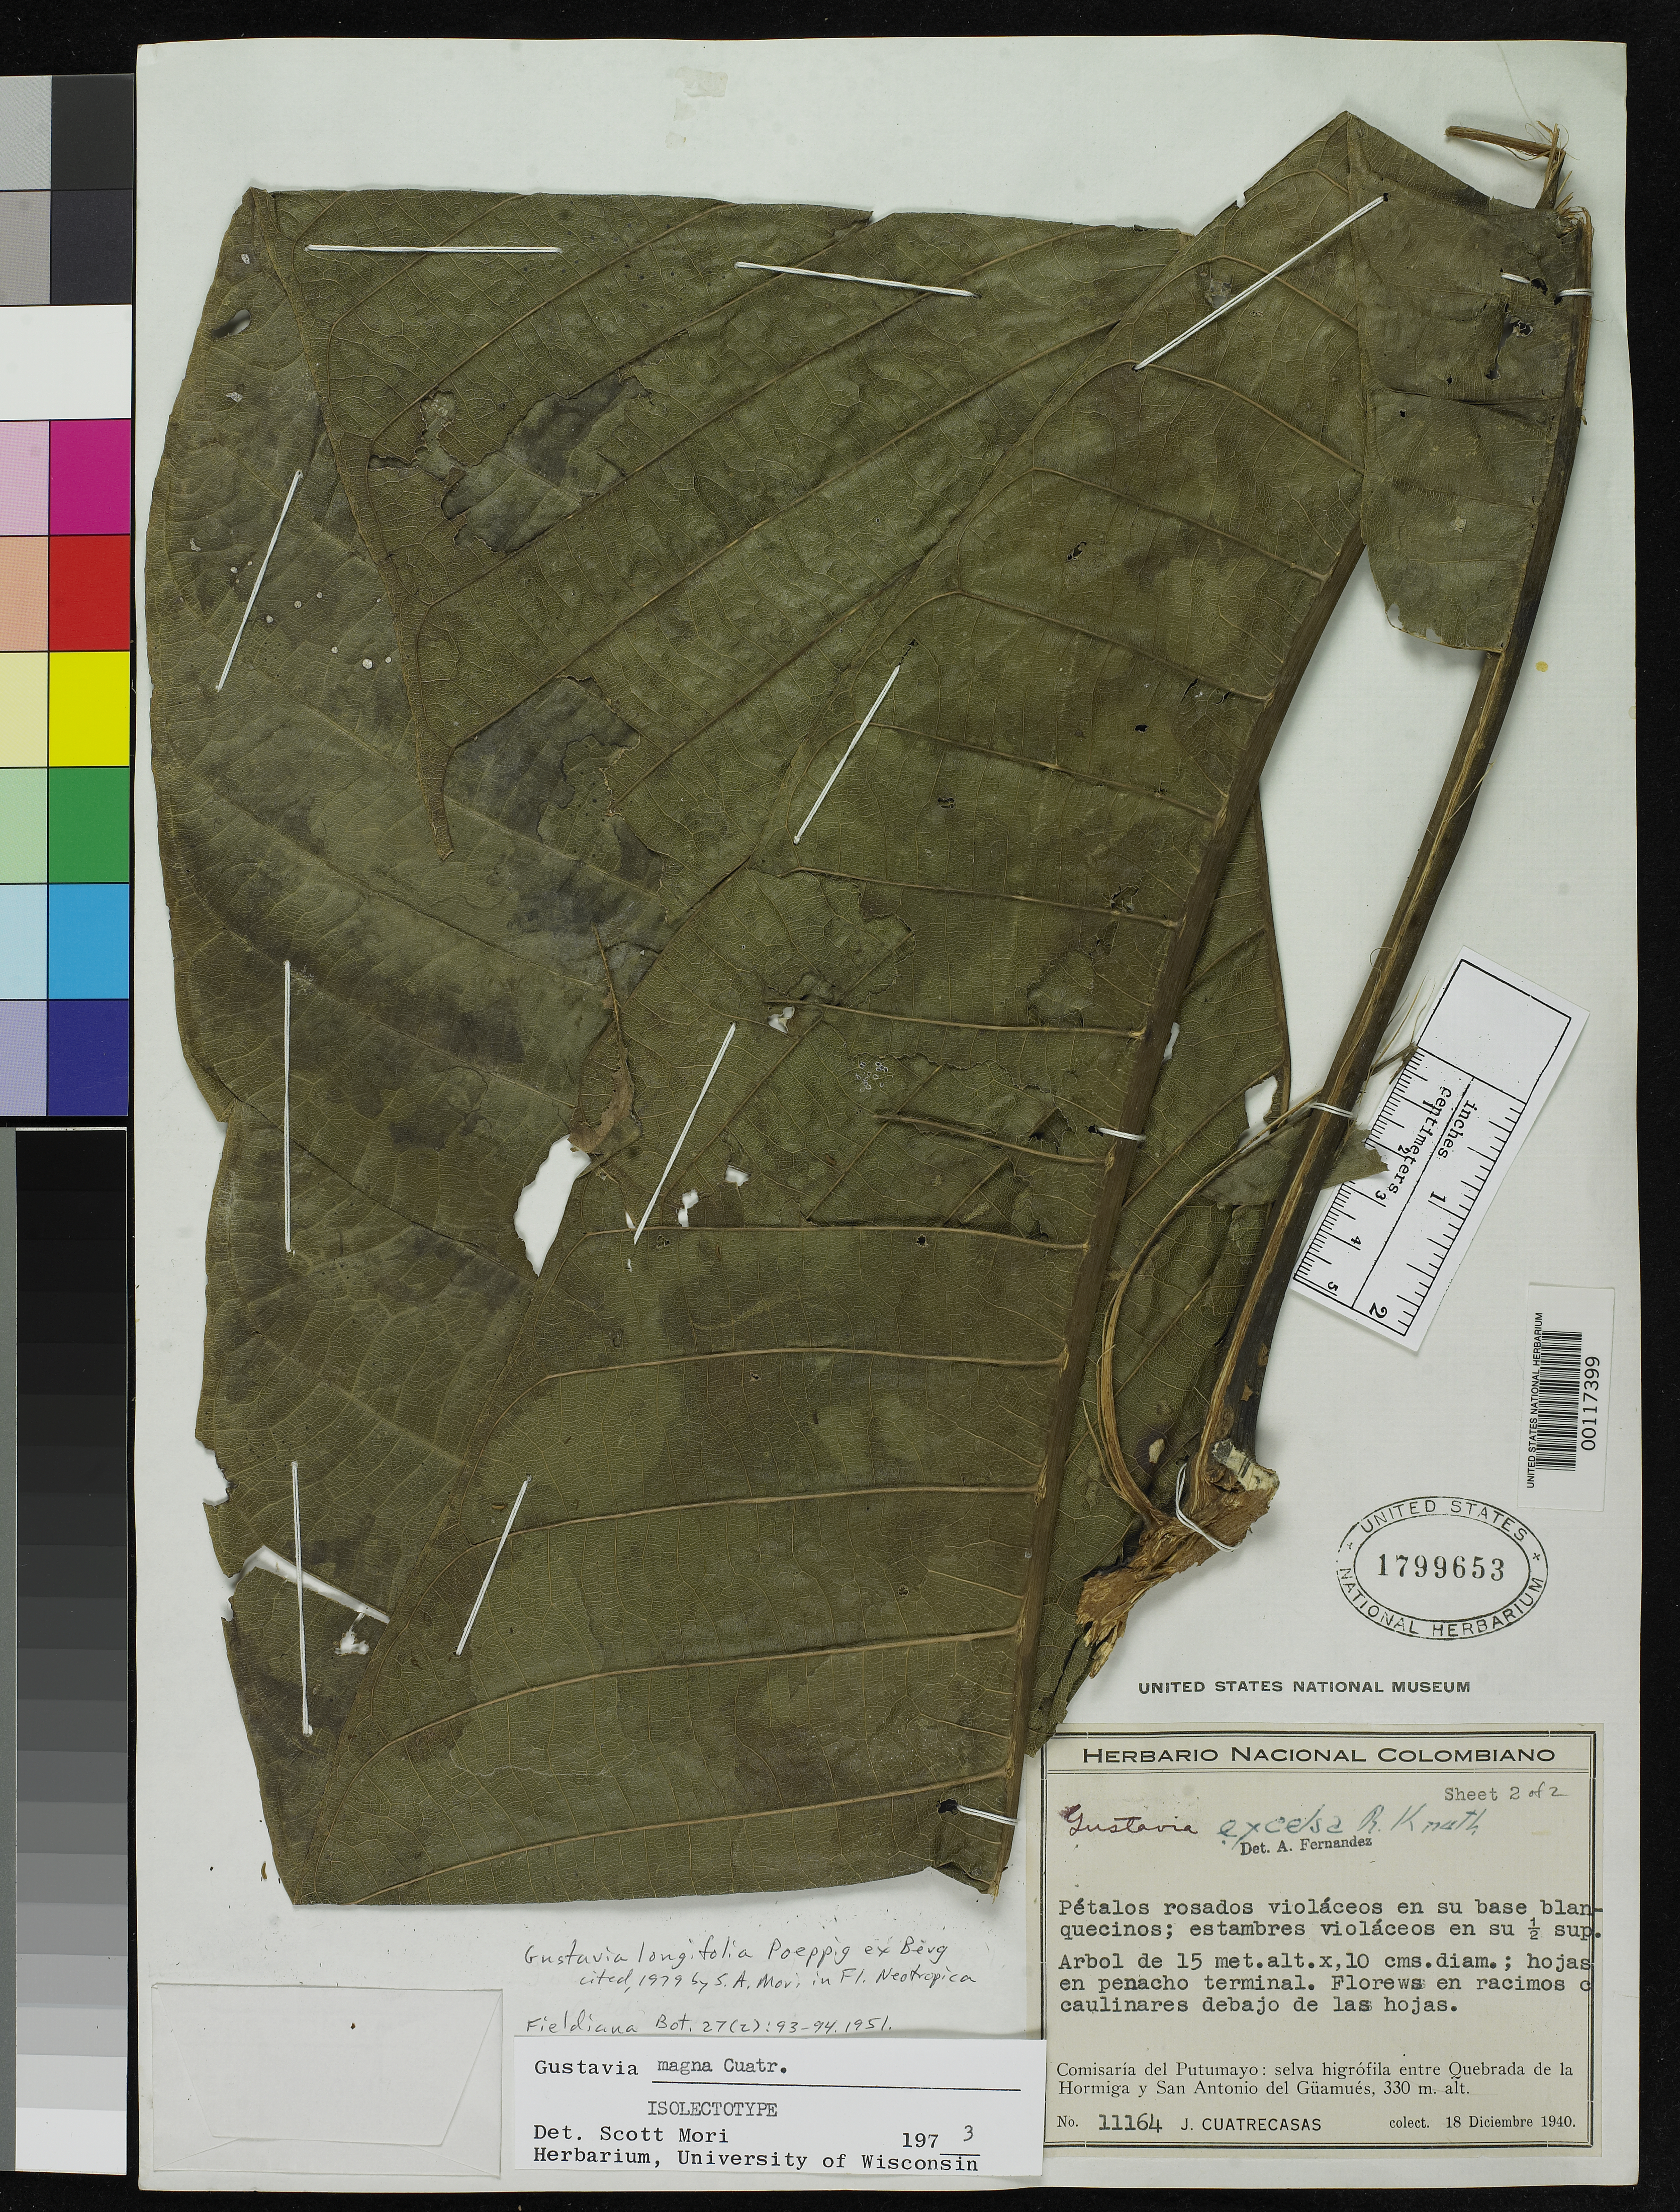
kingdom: Plantae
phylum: Tracheophyta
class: Magnoliopsida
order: Ericales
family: Lecythidaceae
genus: Gustavia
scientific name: Gustavia magna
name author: Cuatrec.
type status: Isolectotype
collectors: J. Cuatrecasas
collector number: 11164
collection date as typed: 18 Dec 1940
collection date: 1940-12-18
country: Colombia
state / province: Putumayo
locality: Selva Higrofila entre Quebradade La Hormiga y San Antonia del Guamues.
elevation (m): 330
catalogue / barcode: US 1799653